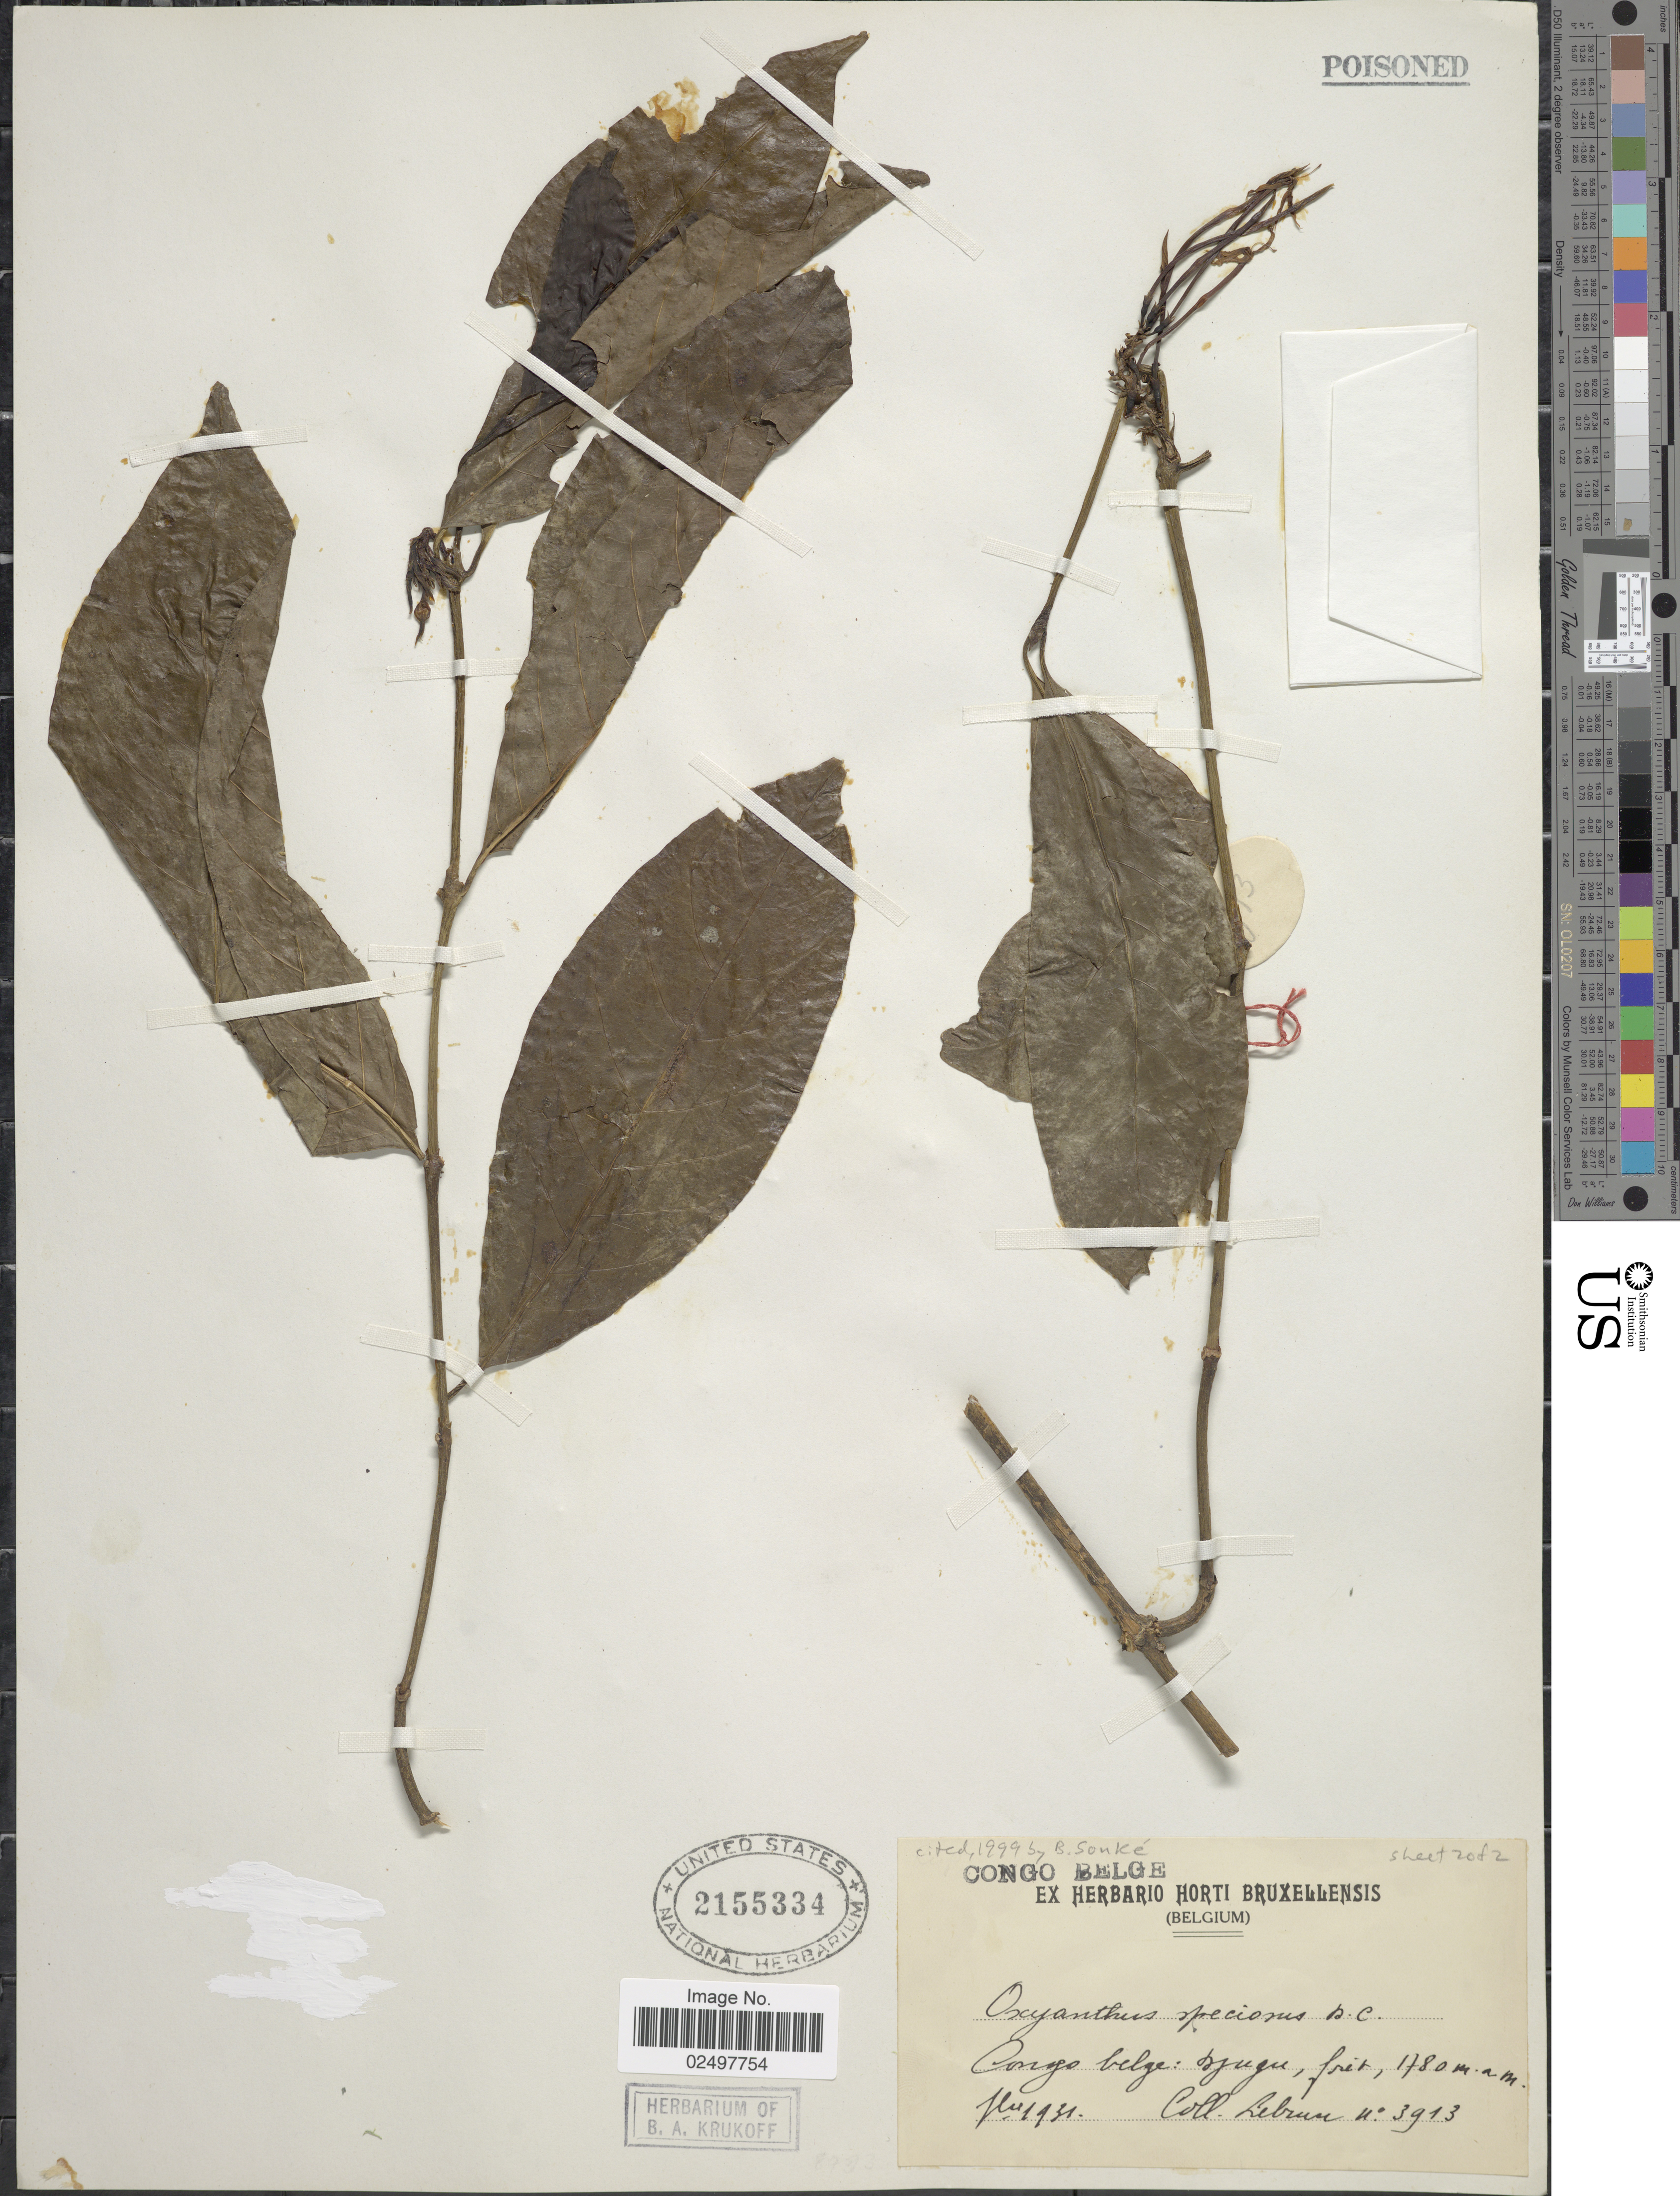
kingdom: Plantae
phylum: Tracheophyta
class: Magnoliopsida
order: Gentianales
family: Rubiaceae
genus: Oxyanthus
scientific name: Oxyanthus speciosus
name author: DC.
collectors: J.A. Lebrun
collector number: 3913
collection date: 1931-02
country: Congo, Democratic Republic of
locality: Congo Belge: Djugu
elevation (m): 1780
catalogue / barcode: US 2155334